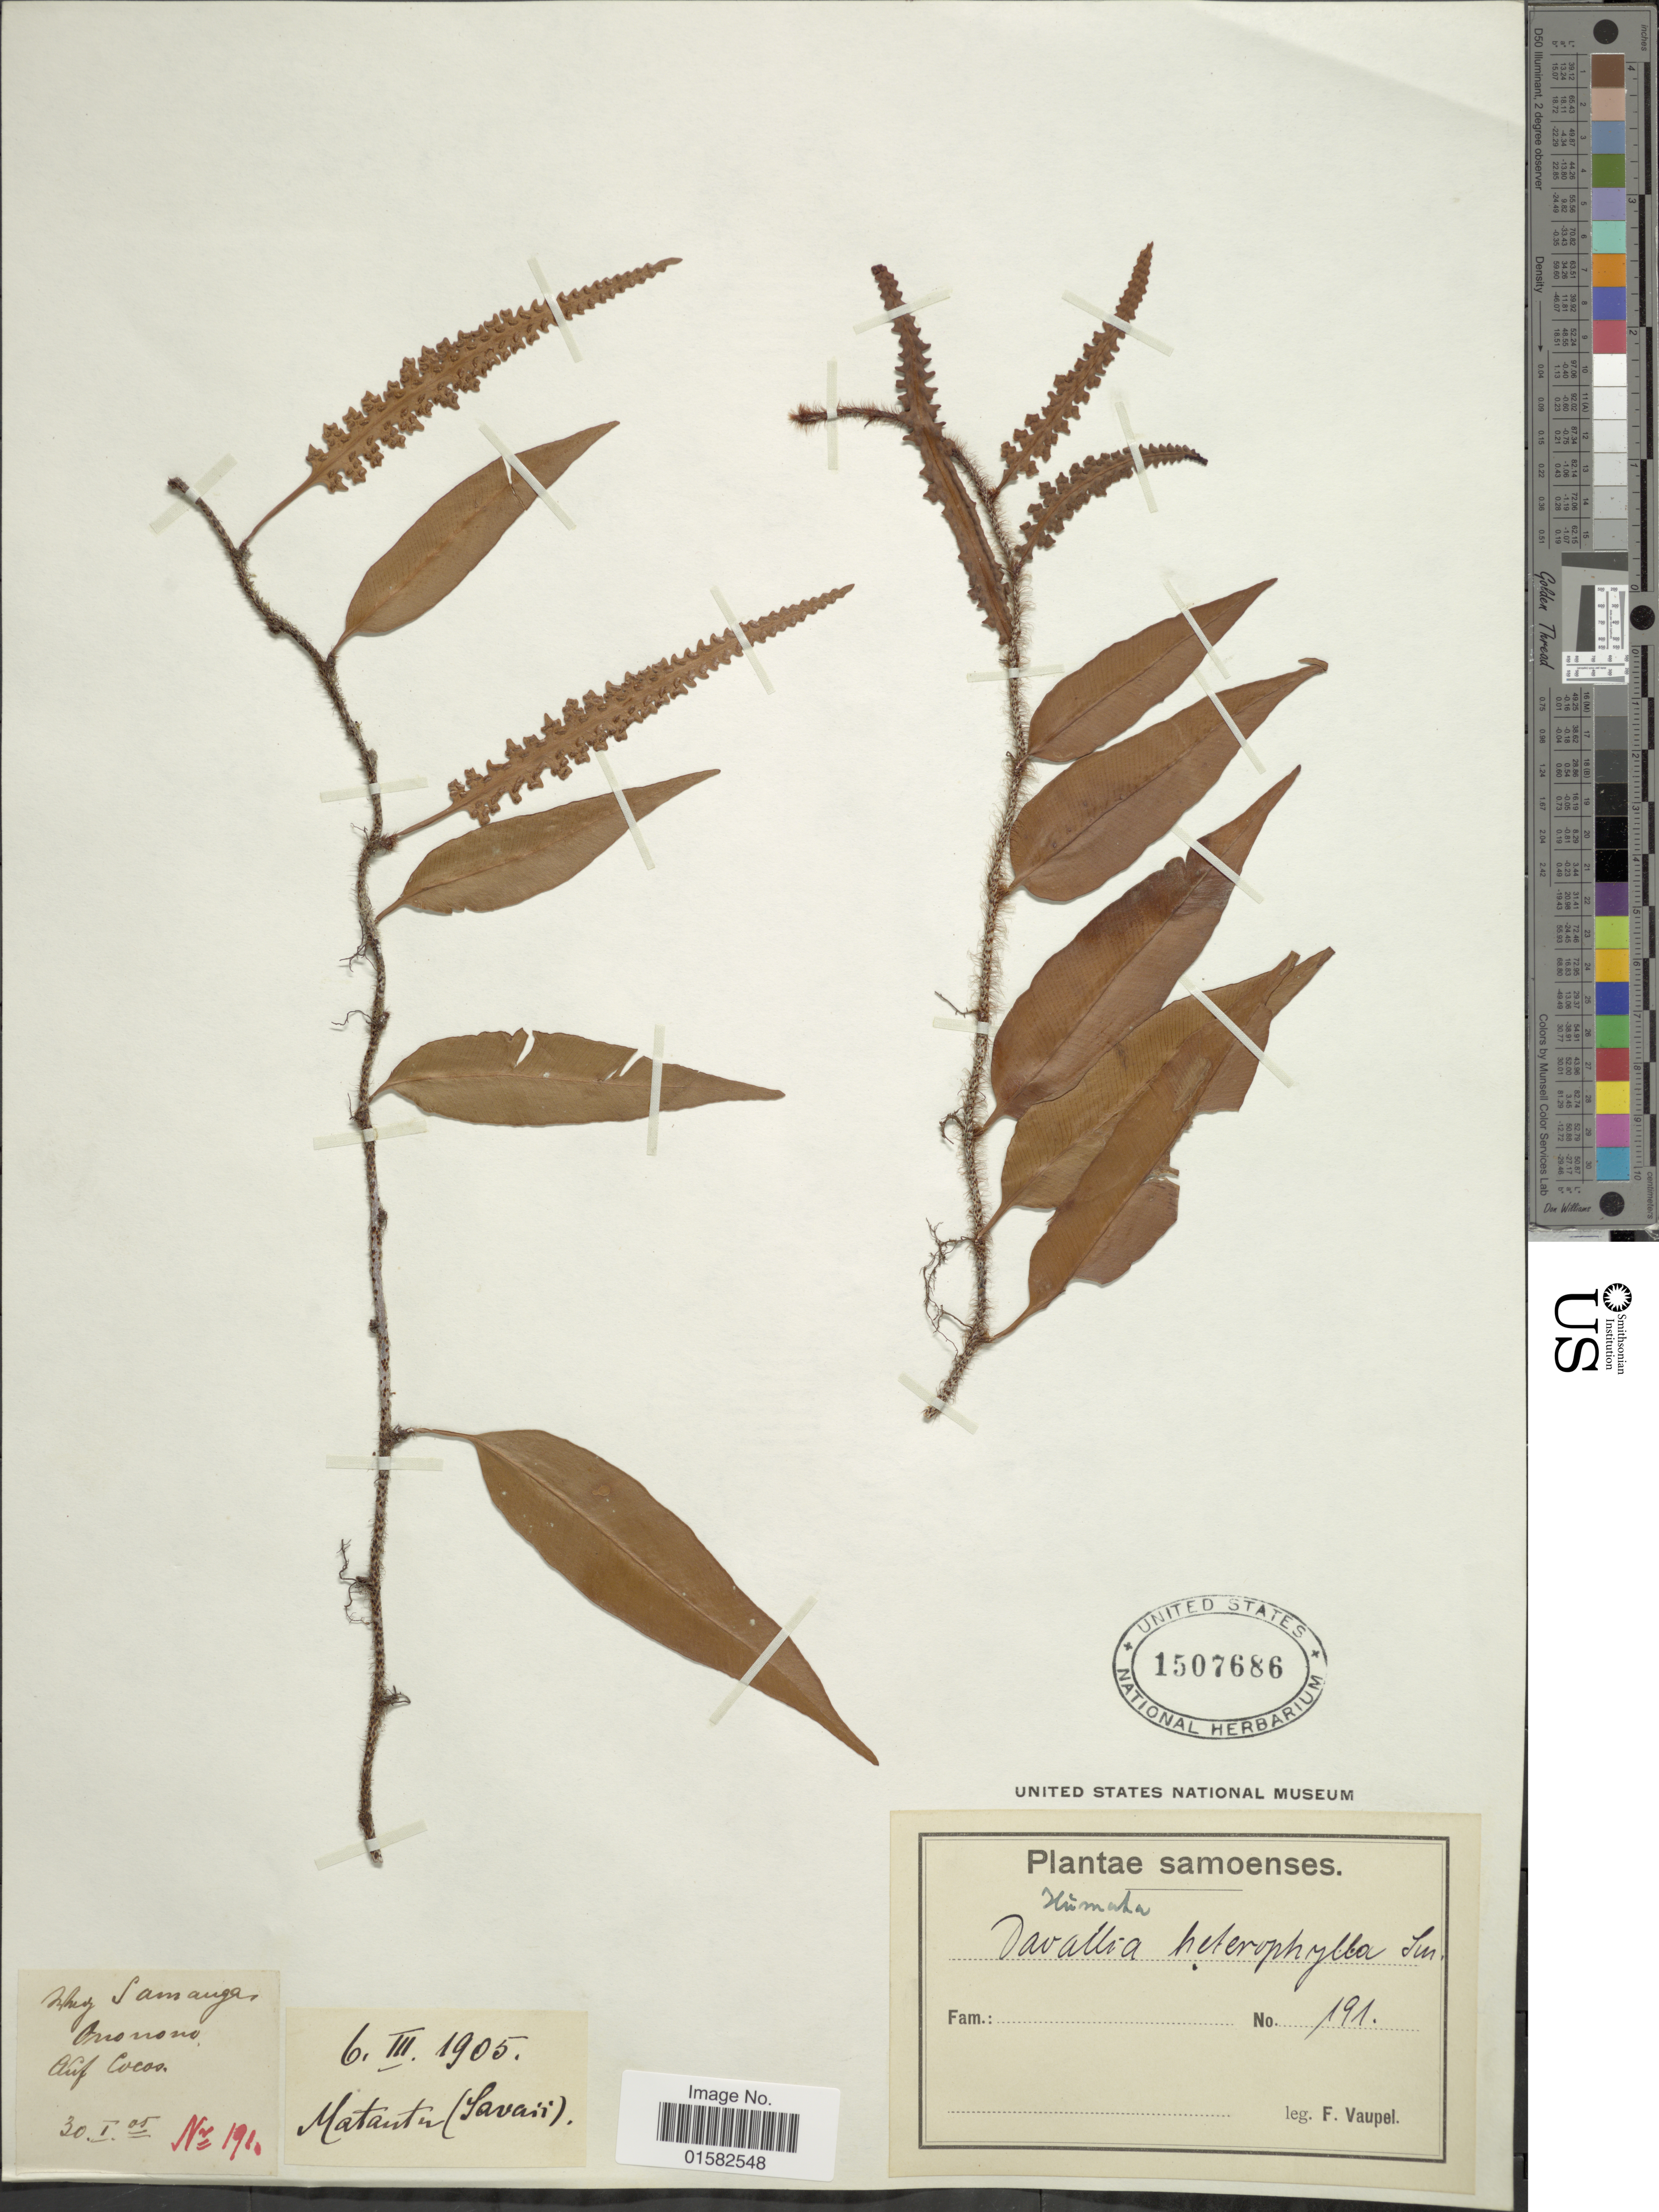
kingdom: Plantae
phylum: Tracheophyta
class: Polypodiopsida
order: Polypodiales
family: Davalliaceae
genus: Humata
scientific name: Humata heterophylla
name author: (Sm.) Desv.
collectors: F. Vaupel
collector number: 191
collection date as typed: Transcribed d/m/y: 30/1/5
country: Samoa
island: Savai'i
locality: Matantu ( Savaii )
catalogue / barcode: US 1507686